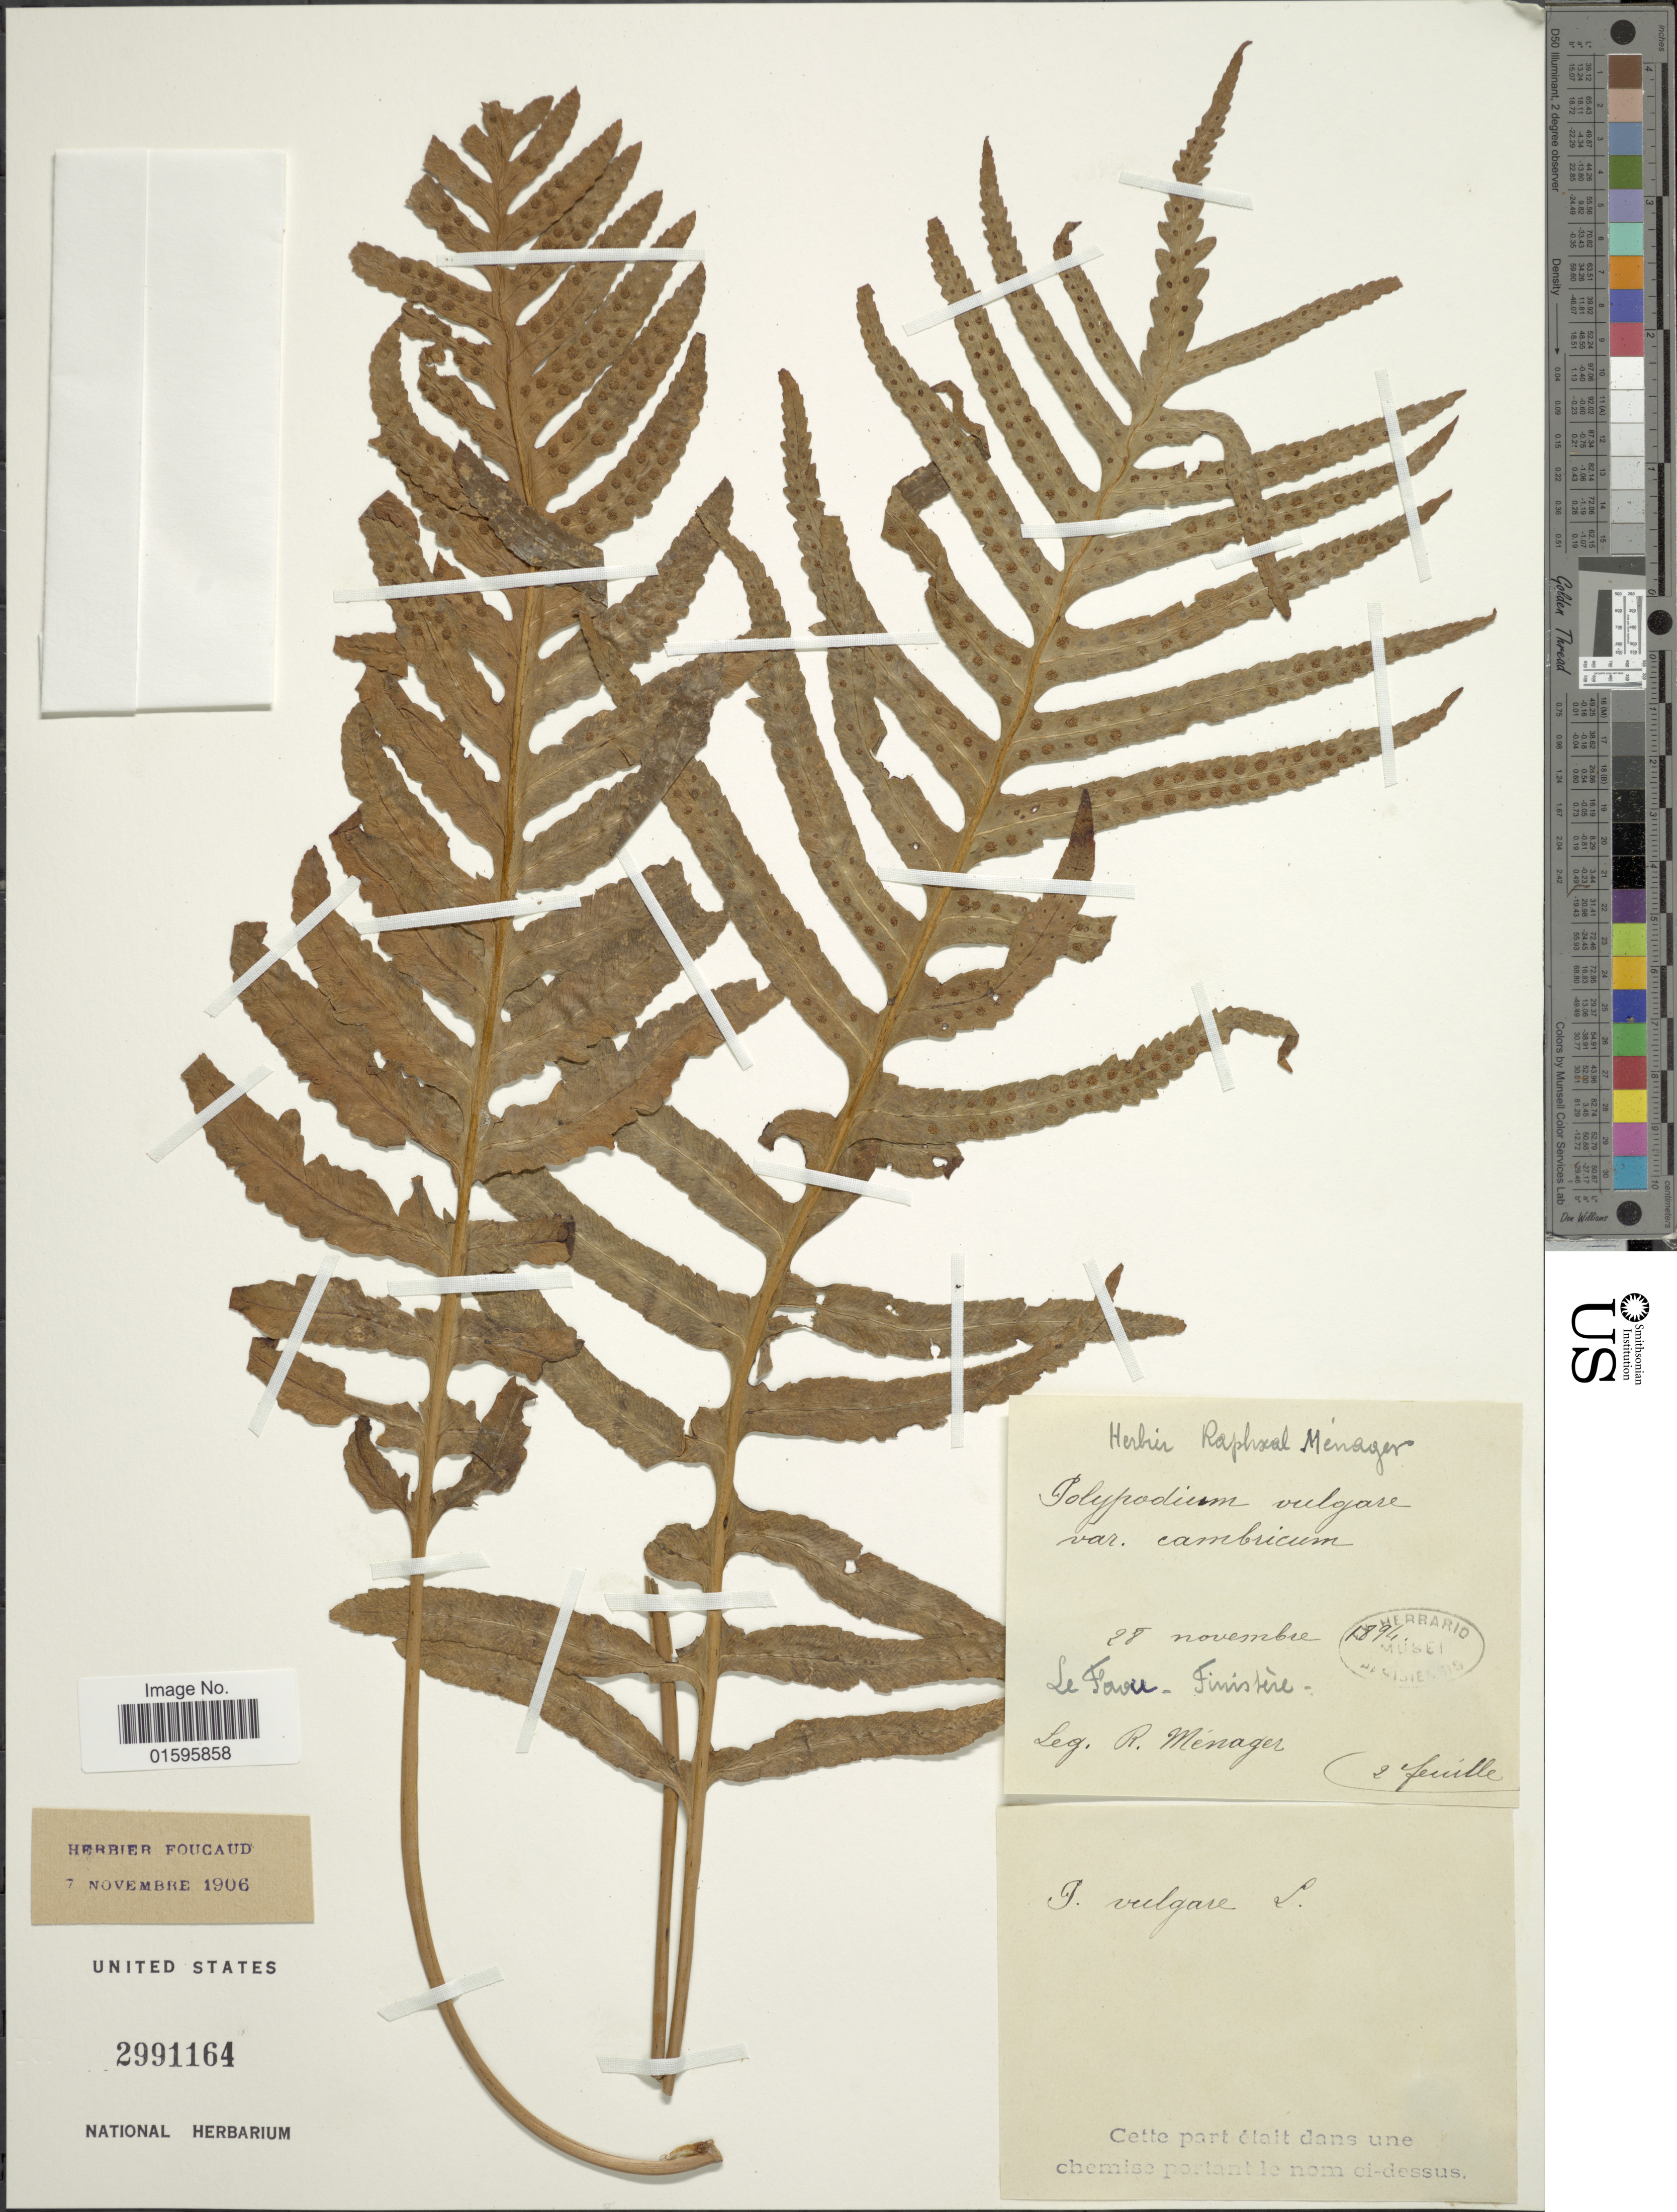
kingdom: Plantae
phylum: Tracheophyta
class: Polypodiopsida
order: Polypodiales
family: Polypodiaceae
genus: Polypodium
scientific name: Polypodium vulgare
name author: L.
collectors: R. Menager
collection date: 1894-11-28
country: France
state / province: Bretagne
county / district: Finistère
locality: Le Favu, Finistere [interpreted]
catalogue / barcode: US 2991164